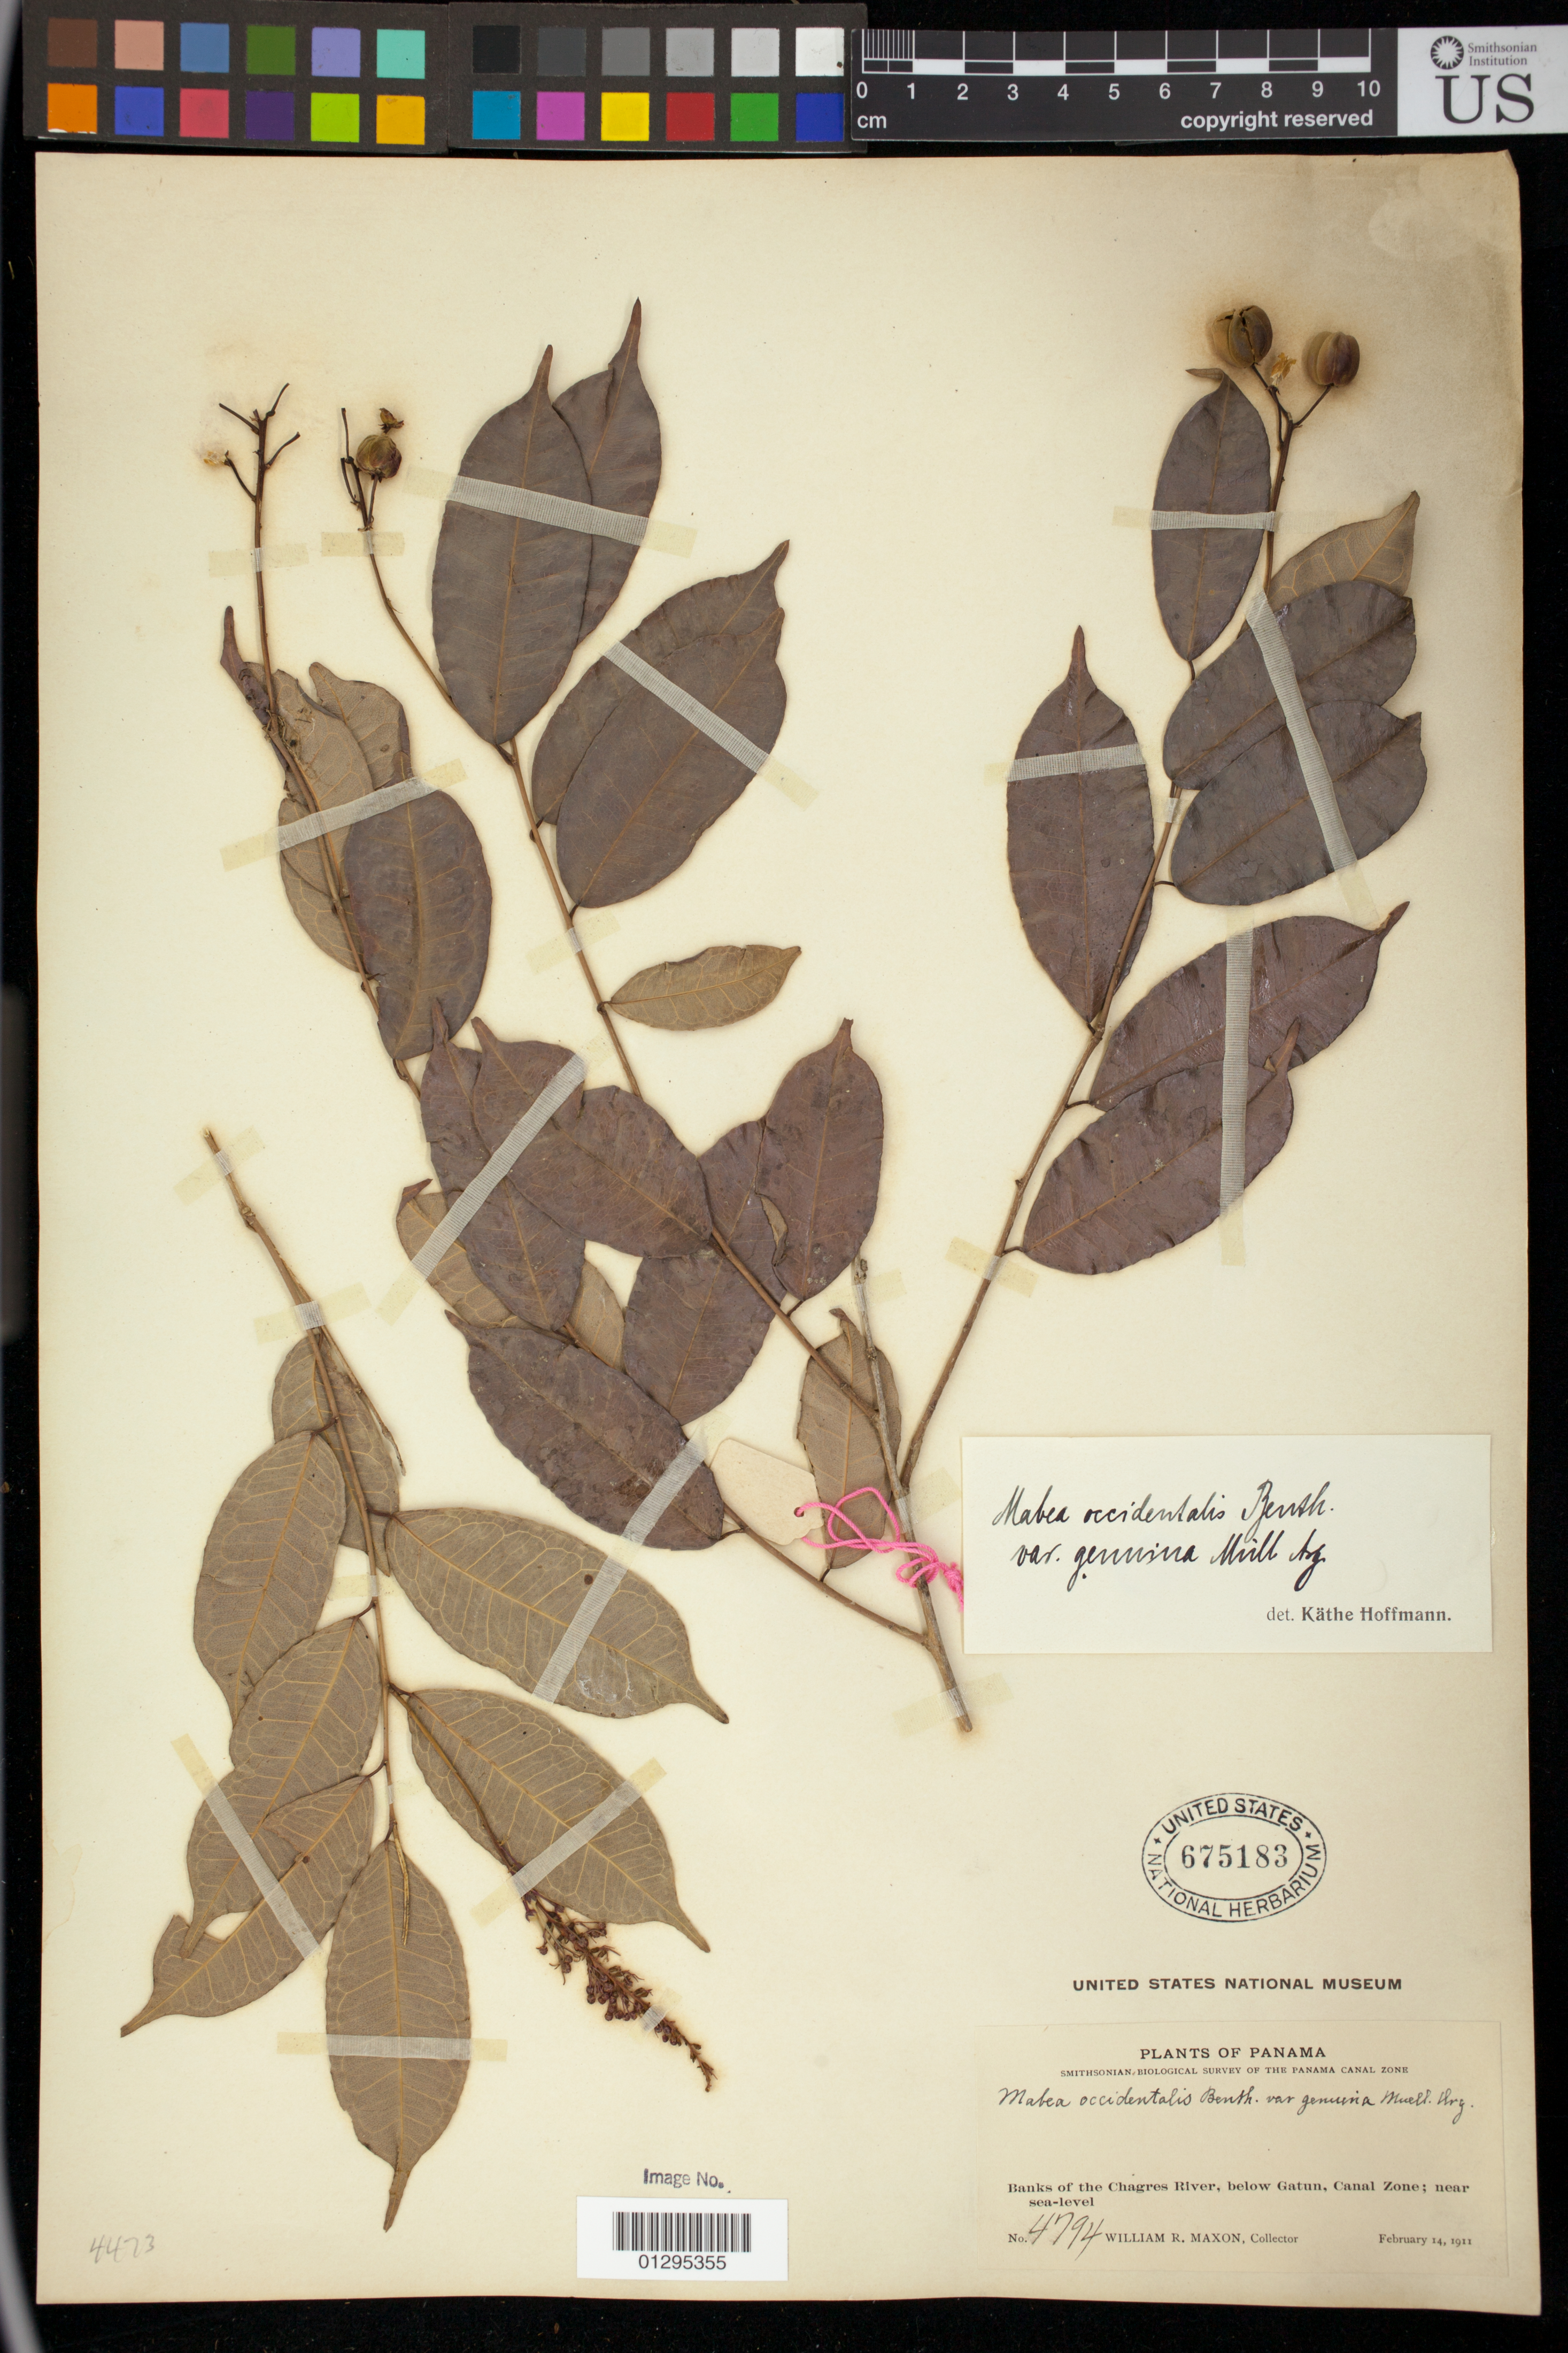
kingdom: Plantae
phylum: Tracheophyta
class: Magnoliopsida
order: Malpighiales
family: Euphorbiaceae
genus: Mabea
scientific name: Mabea occidentalis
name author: Benth.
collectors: W. R. Maxon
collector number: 4794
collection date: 1911-02-14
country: Panama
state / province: Colón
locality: Banks of the Chagres River, below Gatun, Canal Zone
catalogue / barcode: US 675183